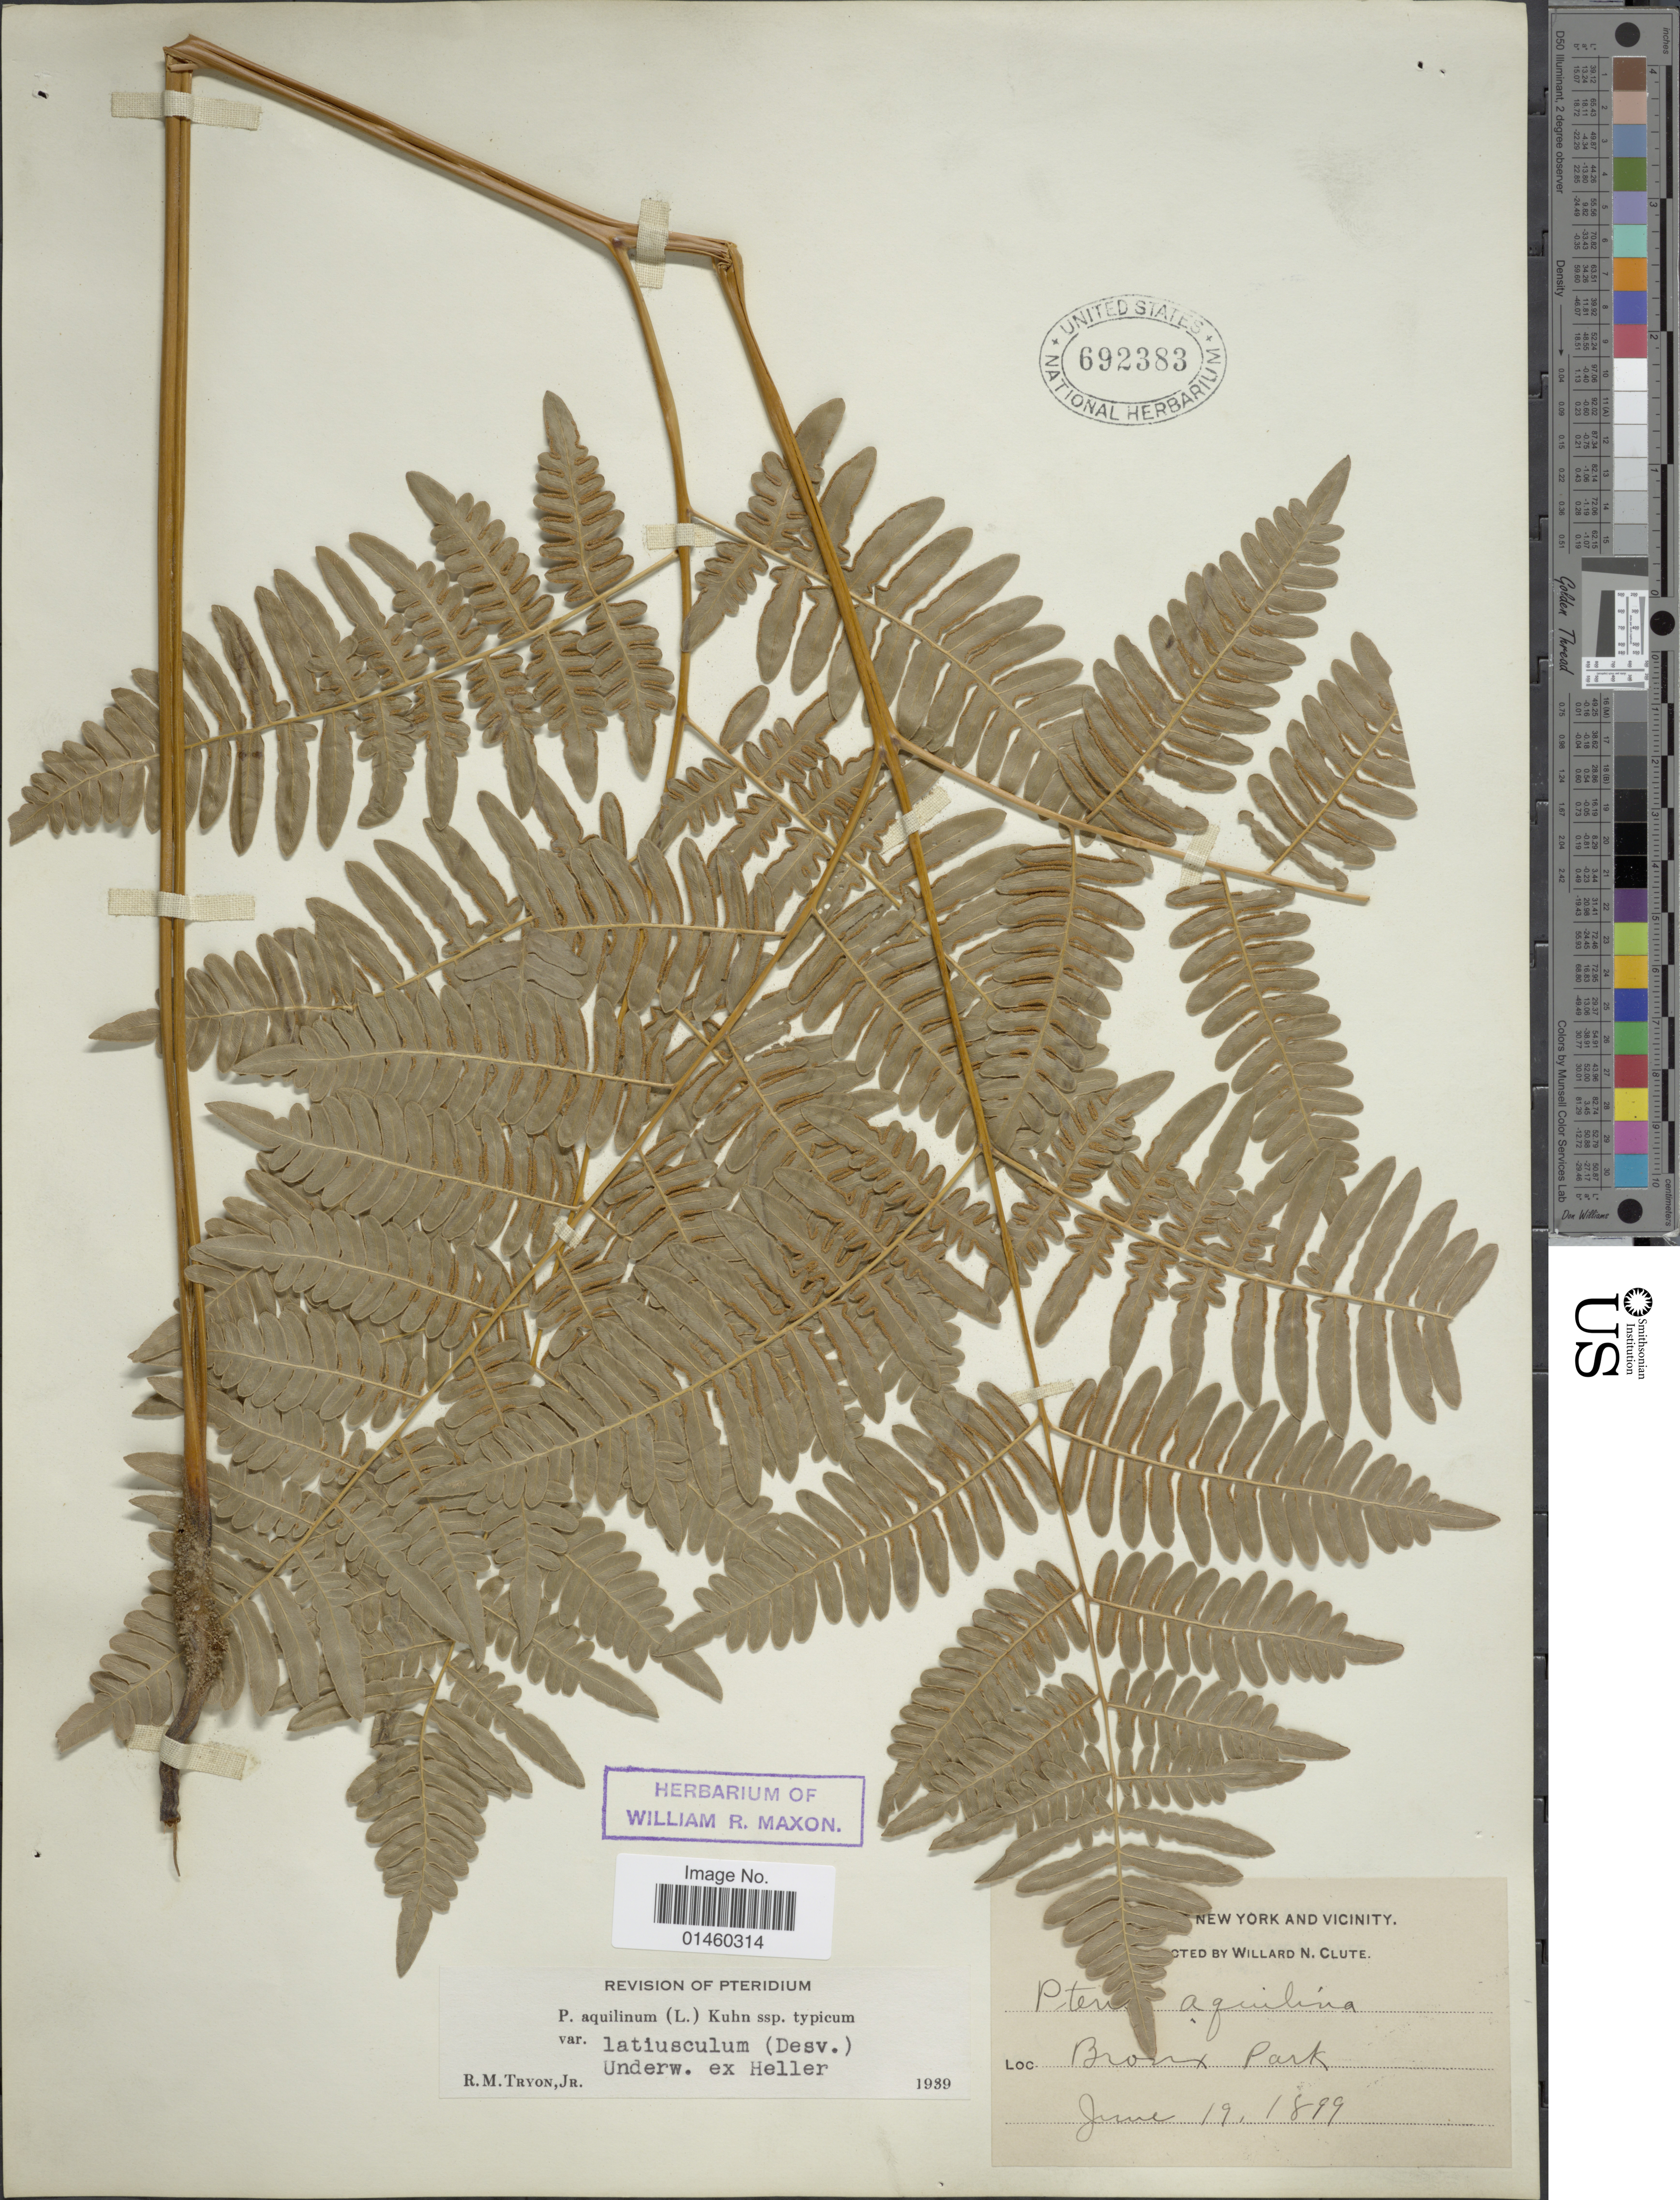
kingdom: Plantae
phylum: Tracheophyta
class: Polypodiopsida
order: Polypodiales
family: Dennstaedtiaceae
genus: Pteridium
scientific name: Pteridium aquilinum var. latiusculum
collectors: W. N. Clute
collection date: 1899-06-19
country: United States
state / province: New York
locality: New York and vicinity. Bronx Park.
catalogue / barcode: US 692383